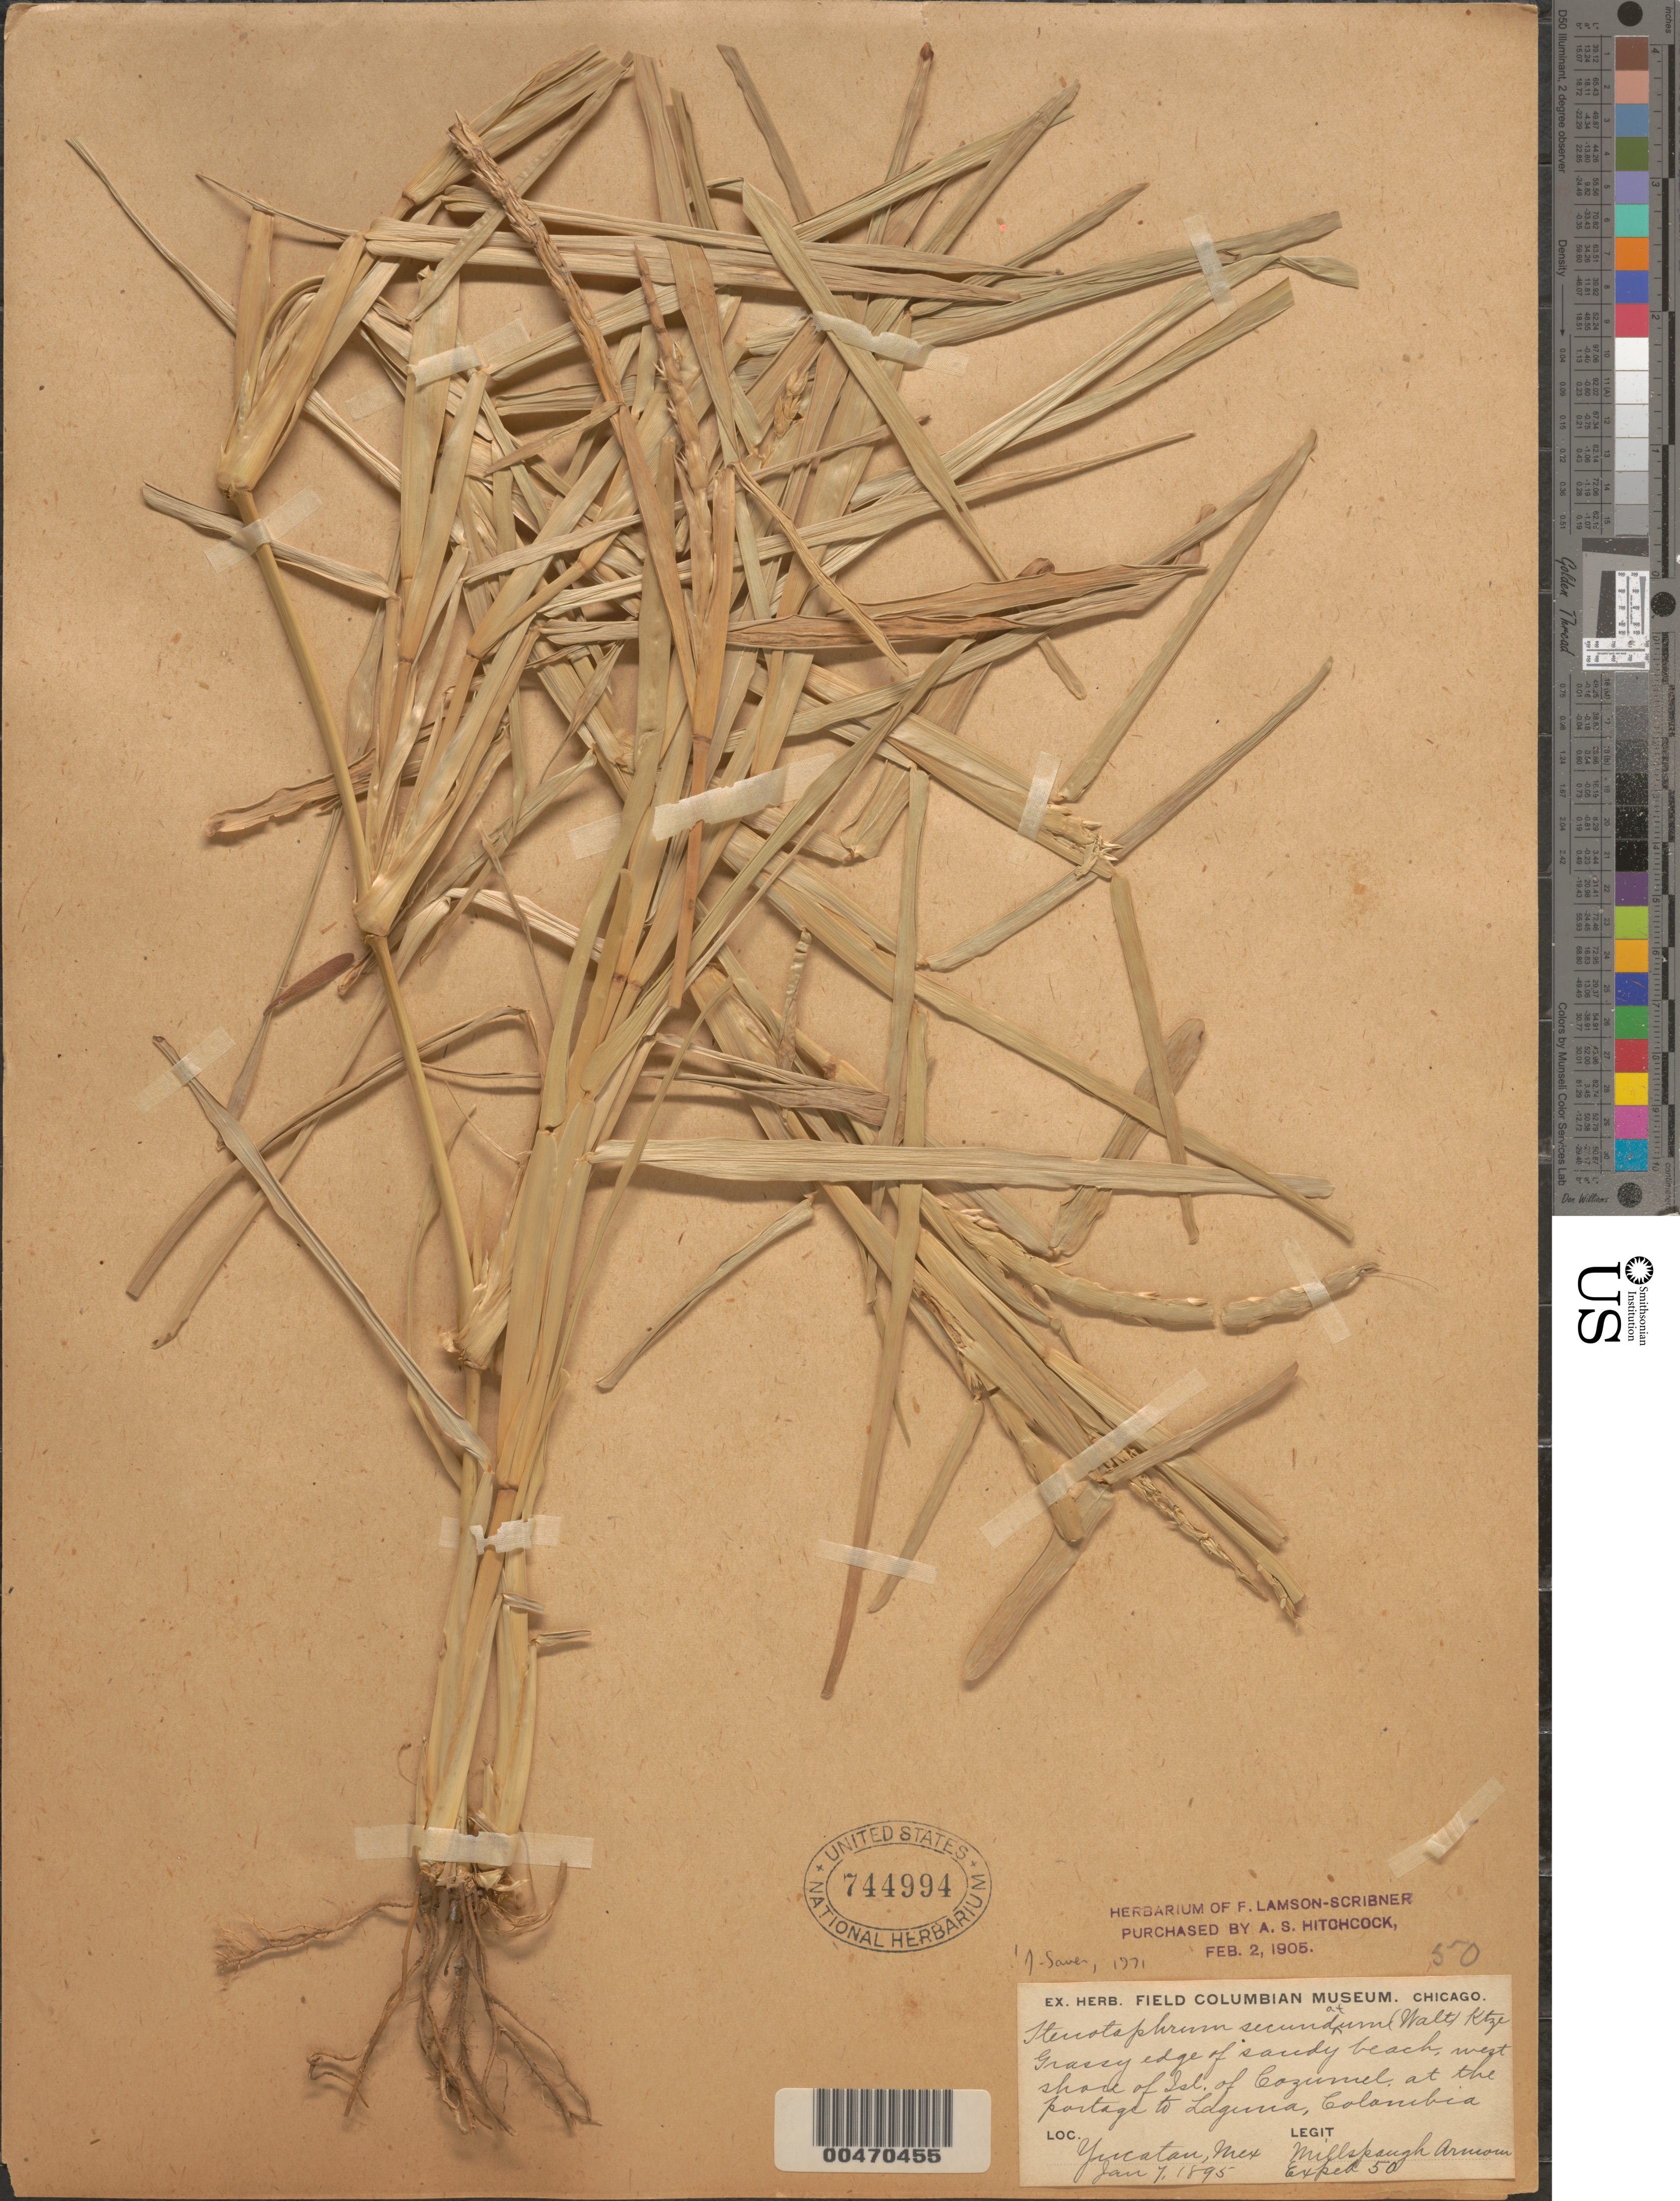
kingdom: Plantae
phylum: Tracheophyta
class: Liliopsida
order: Poales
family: Poaceae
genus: Stenotaphrum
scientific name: Stenotaphrum secundatum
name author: (Walter) Kuntze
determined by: Sauer, J.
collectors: -. Millspaugh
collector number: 50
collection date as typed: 7 Jan 1895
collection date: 1895-01-07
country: Mexico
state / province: Yucatan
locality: W shore of Cozumel Island at the portage to Laguna, Colombia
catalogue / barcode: US 744994